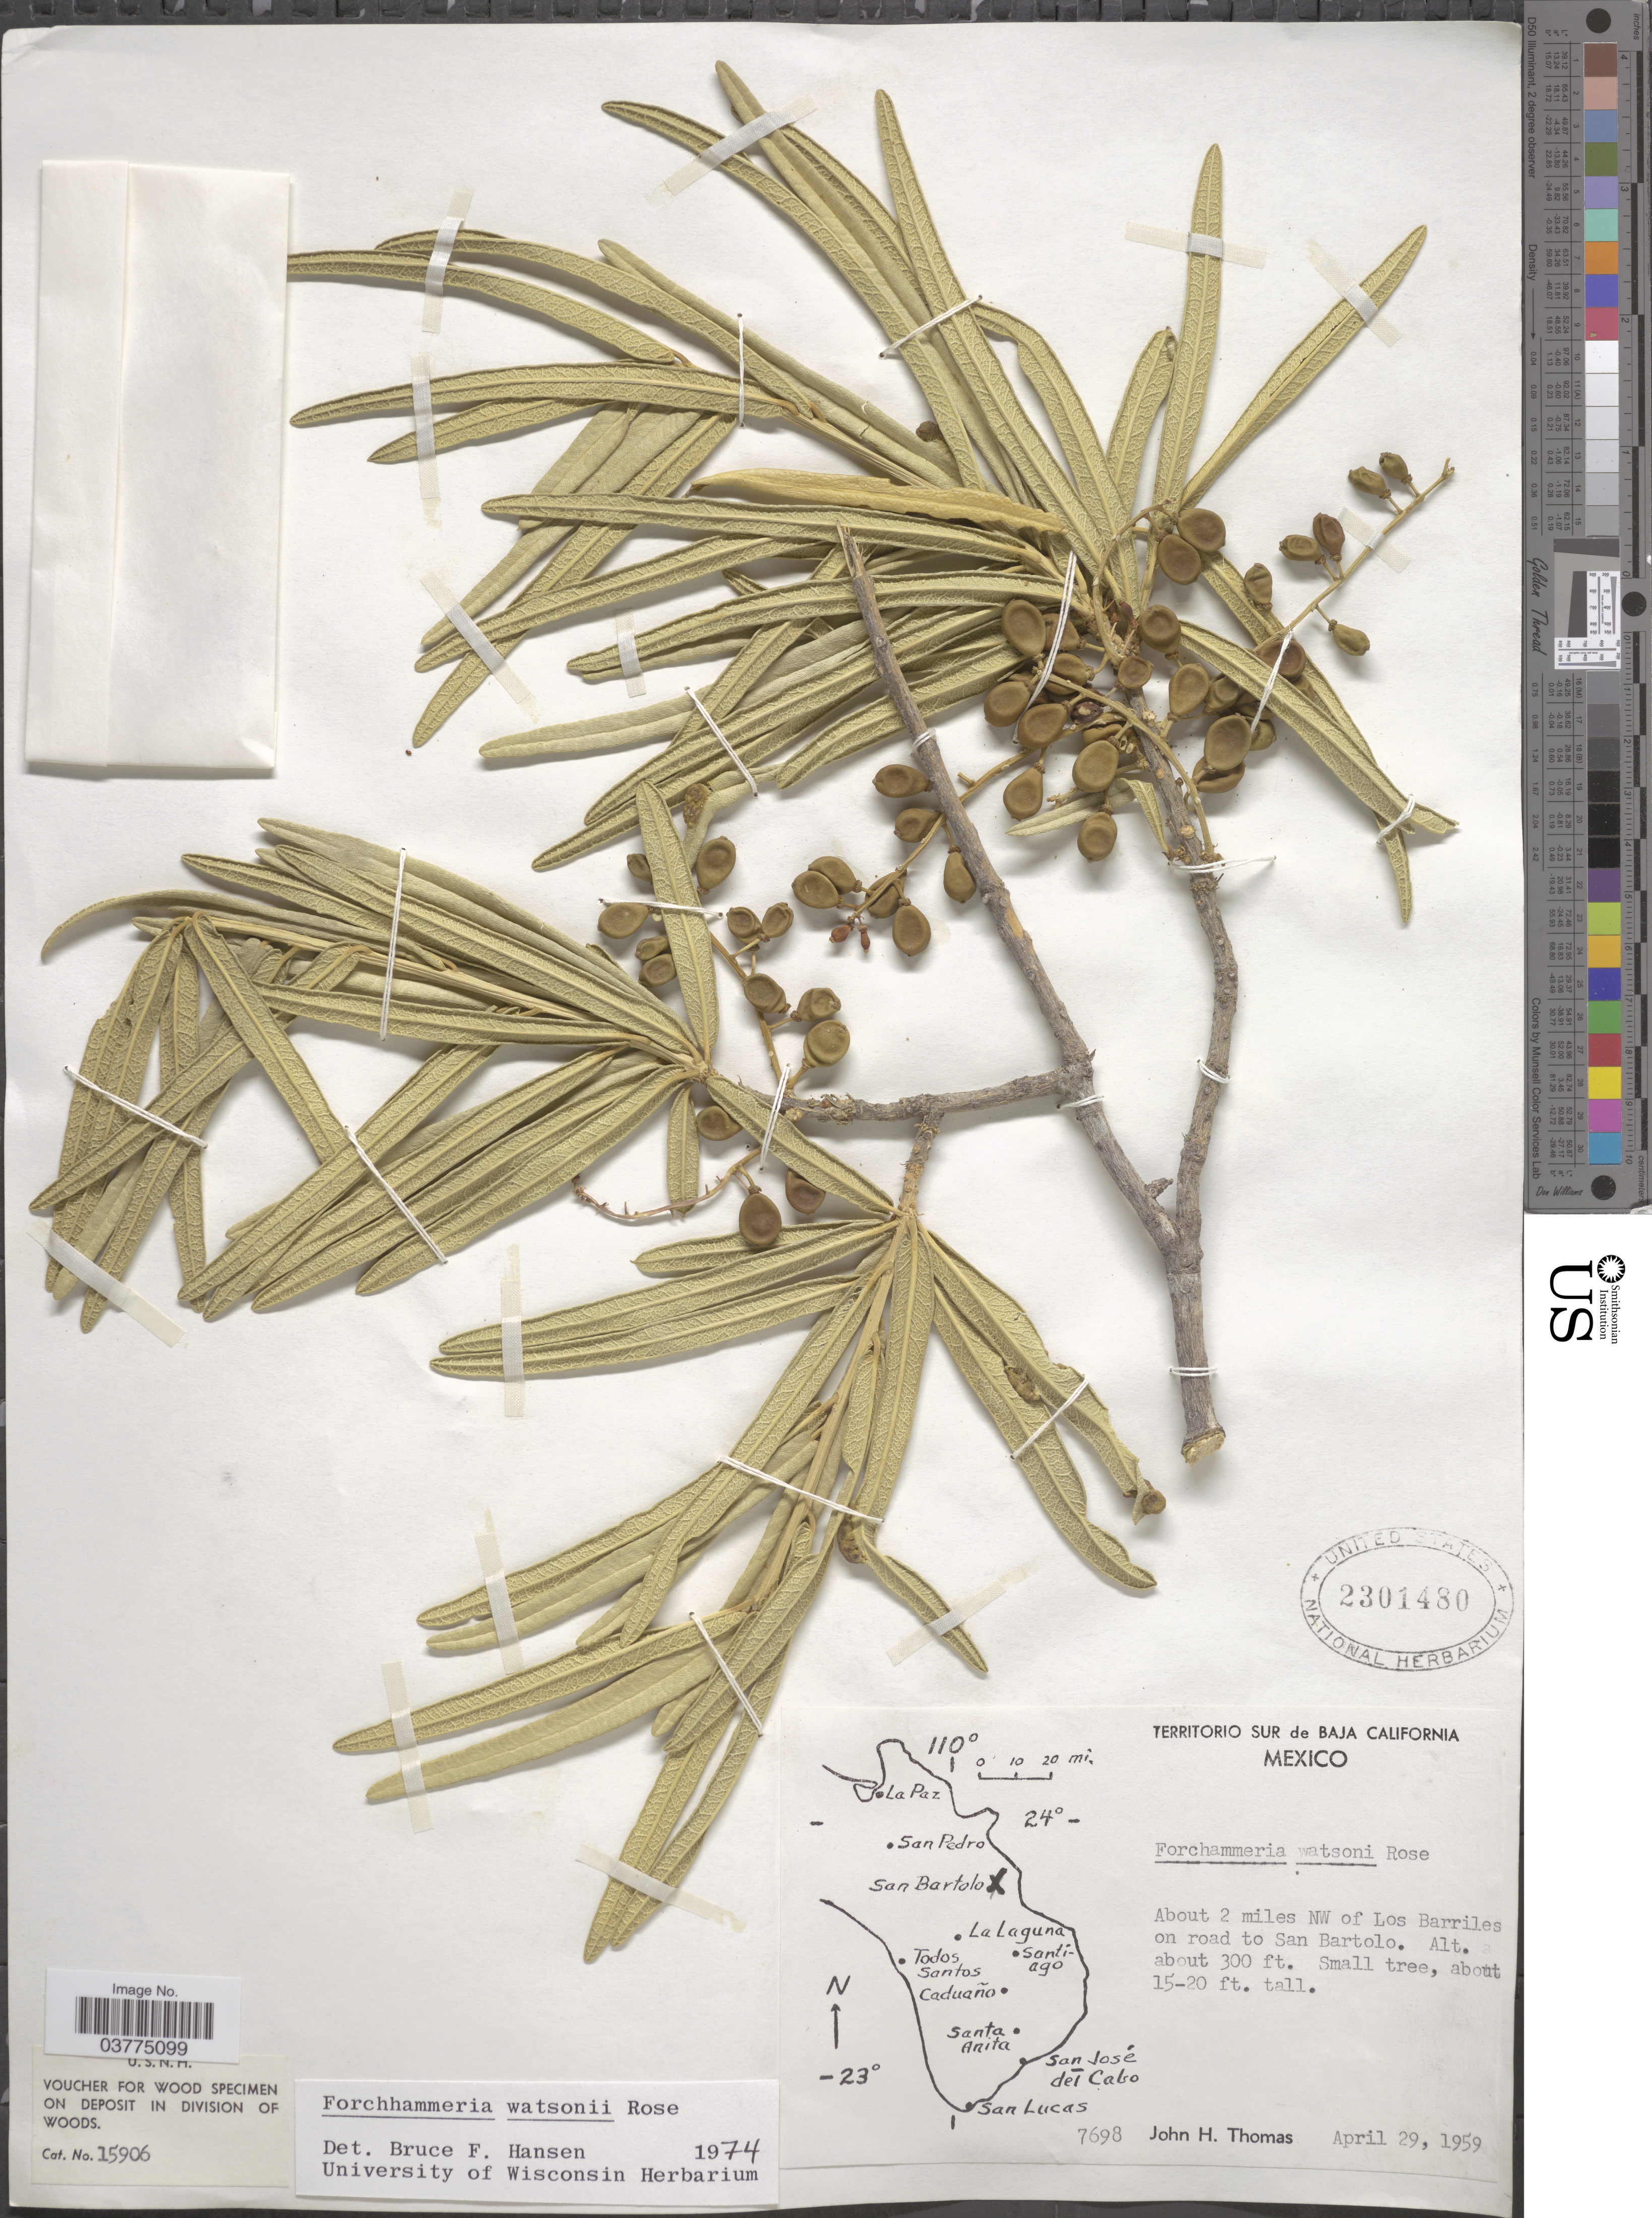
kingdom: Plantae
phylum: Tracheophyta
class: Magnoliopsida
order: Brassicales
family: Stixaceae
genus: Forchhammeria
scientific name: Forchhammeria watsonii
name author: Rose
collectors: J. H. Thomas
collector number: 7698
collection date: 1959-04-29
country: Mexico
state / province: Baja California Sur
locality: Territorio Sur de Baja California. About 2 miles NW of Los Barriles on road to San Bartolo.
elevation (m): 91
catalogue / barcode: US 2301480